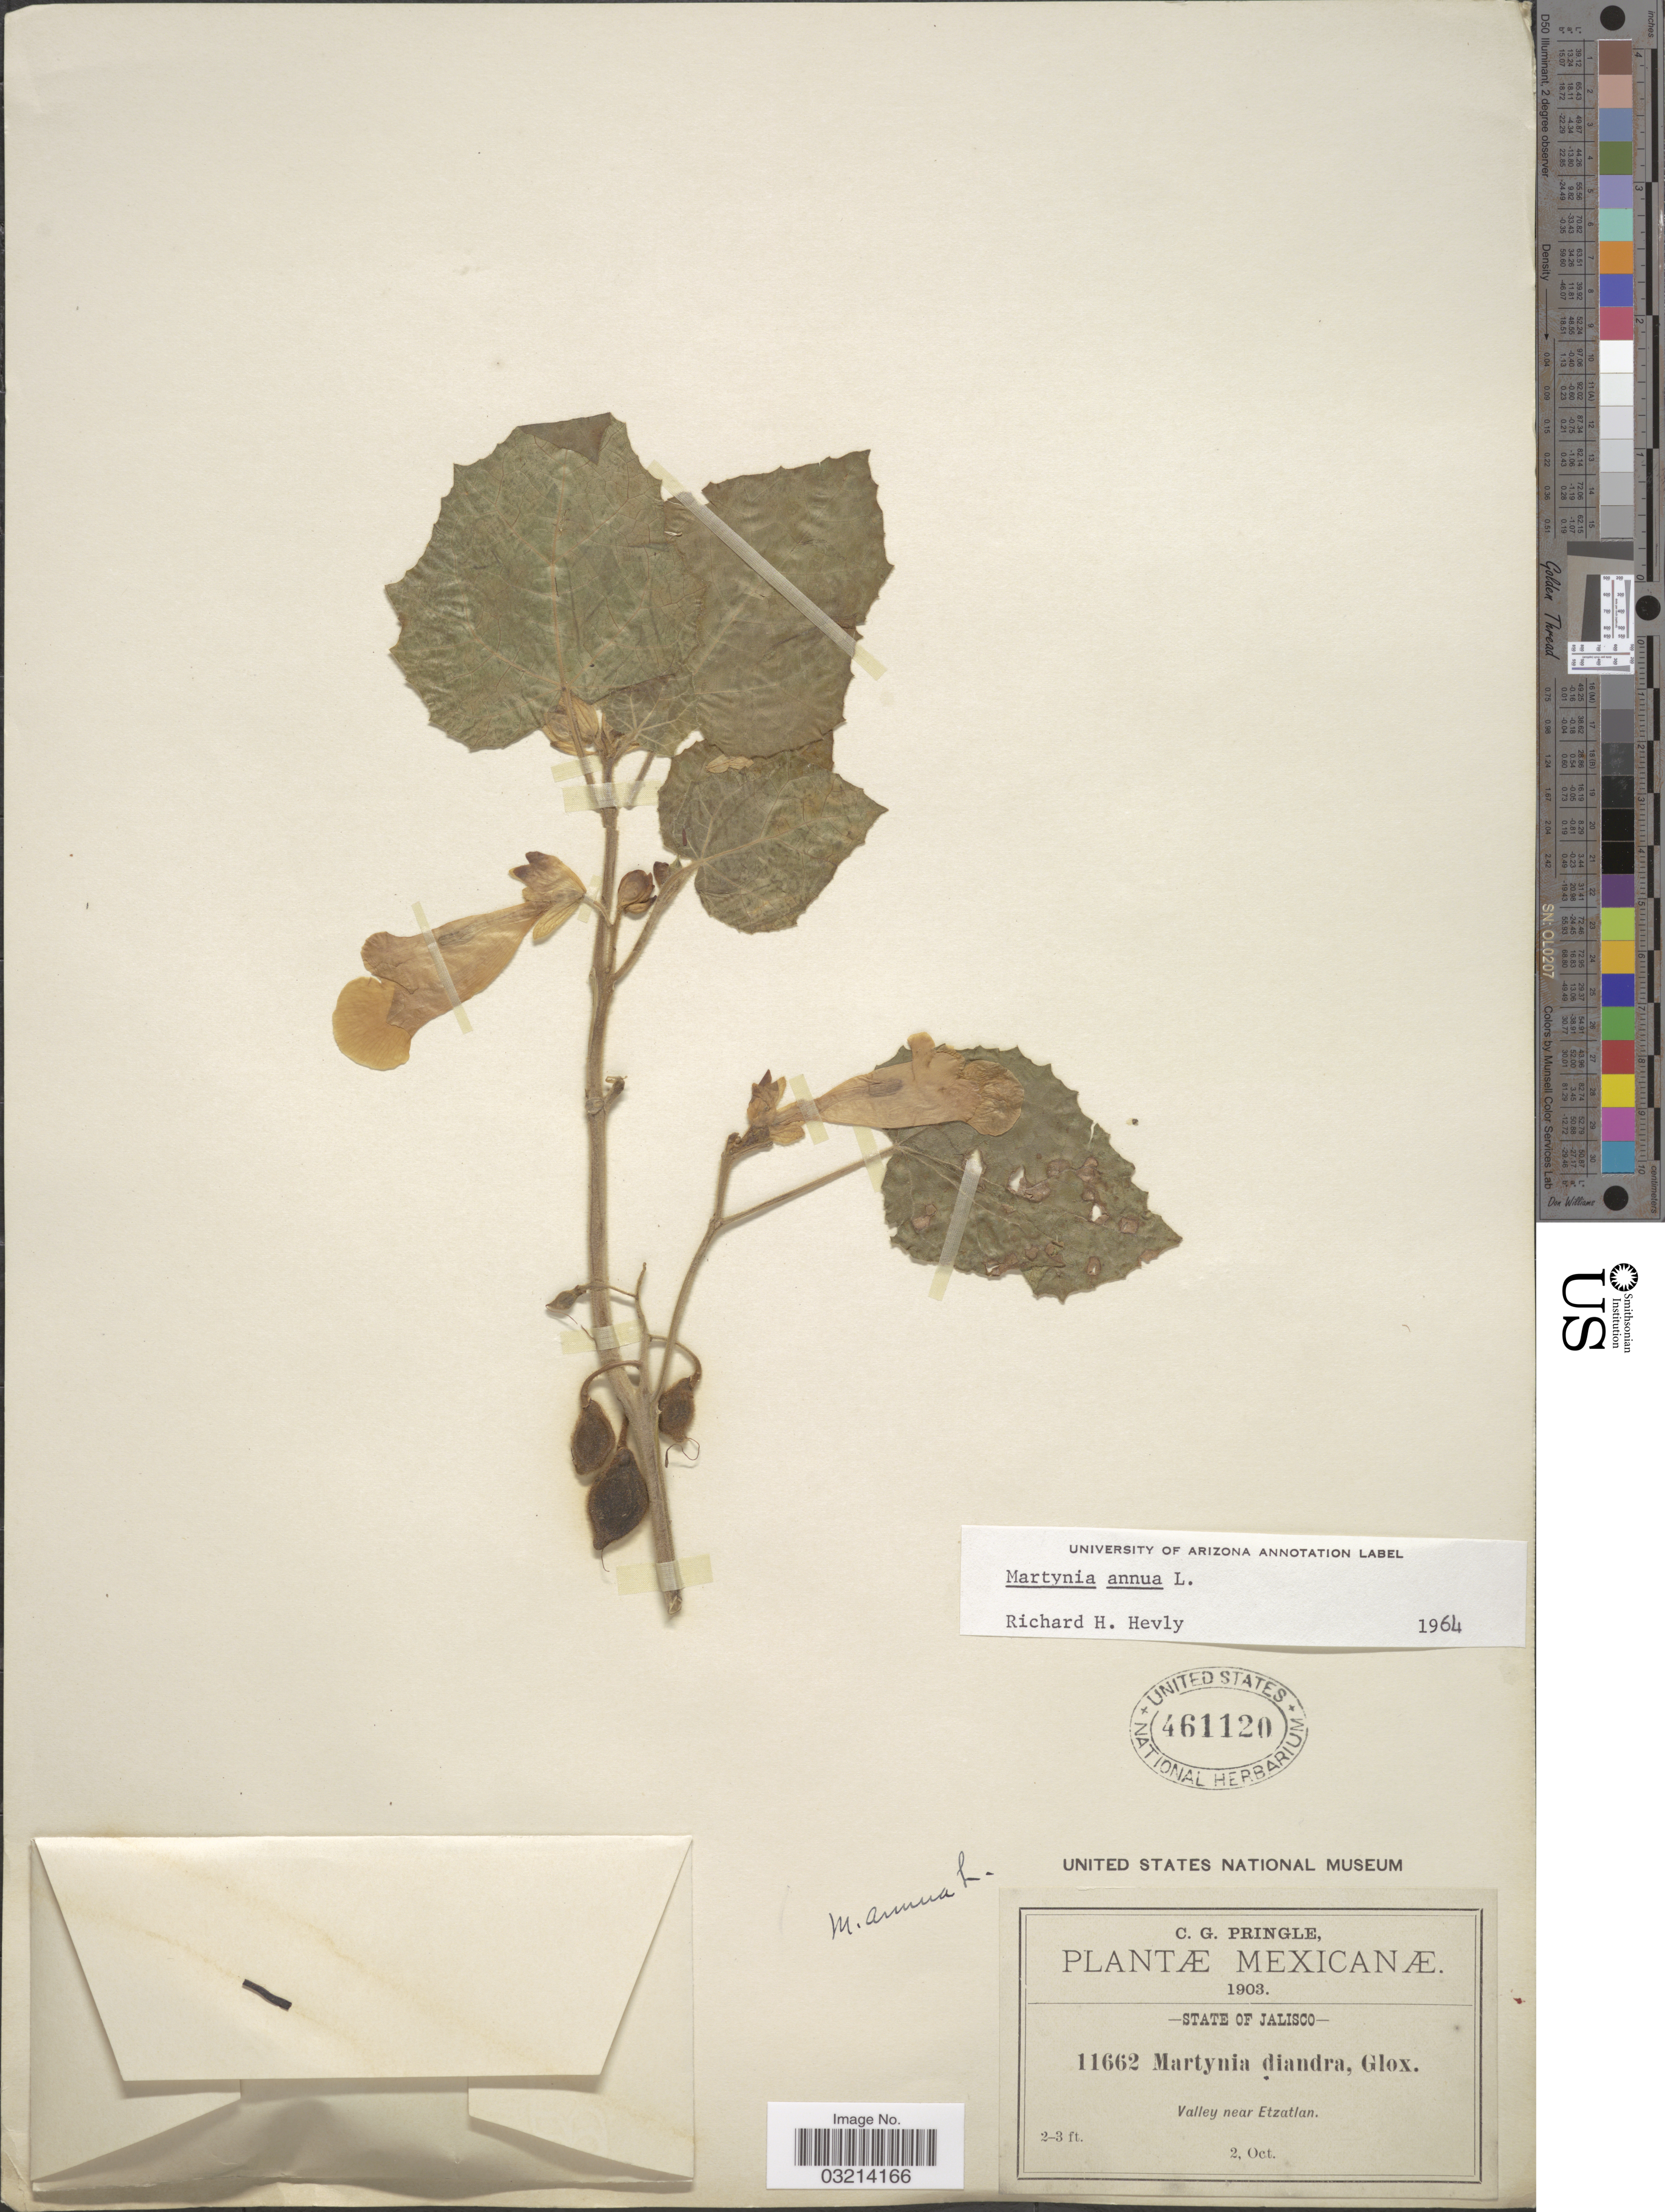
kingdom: Plantae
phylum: Tracheophyta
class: Magnoliopsida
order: Lamiales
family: Martyniaceae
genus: Martynia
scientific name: Martynia annua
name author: L.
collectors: C. G. Pringle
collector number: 11662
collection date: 1903-10-02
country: Mexico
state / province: Jalisco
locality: Mexicanae. Valley near Etzatlan.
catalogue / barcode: US 461120